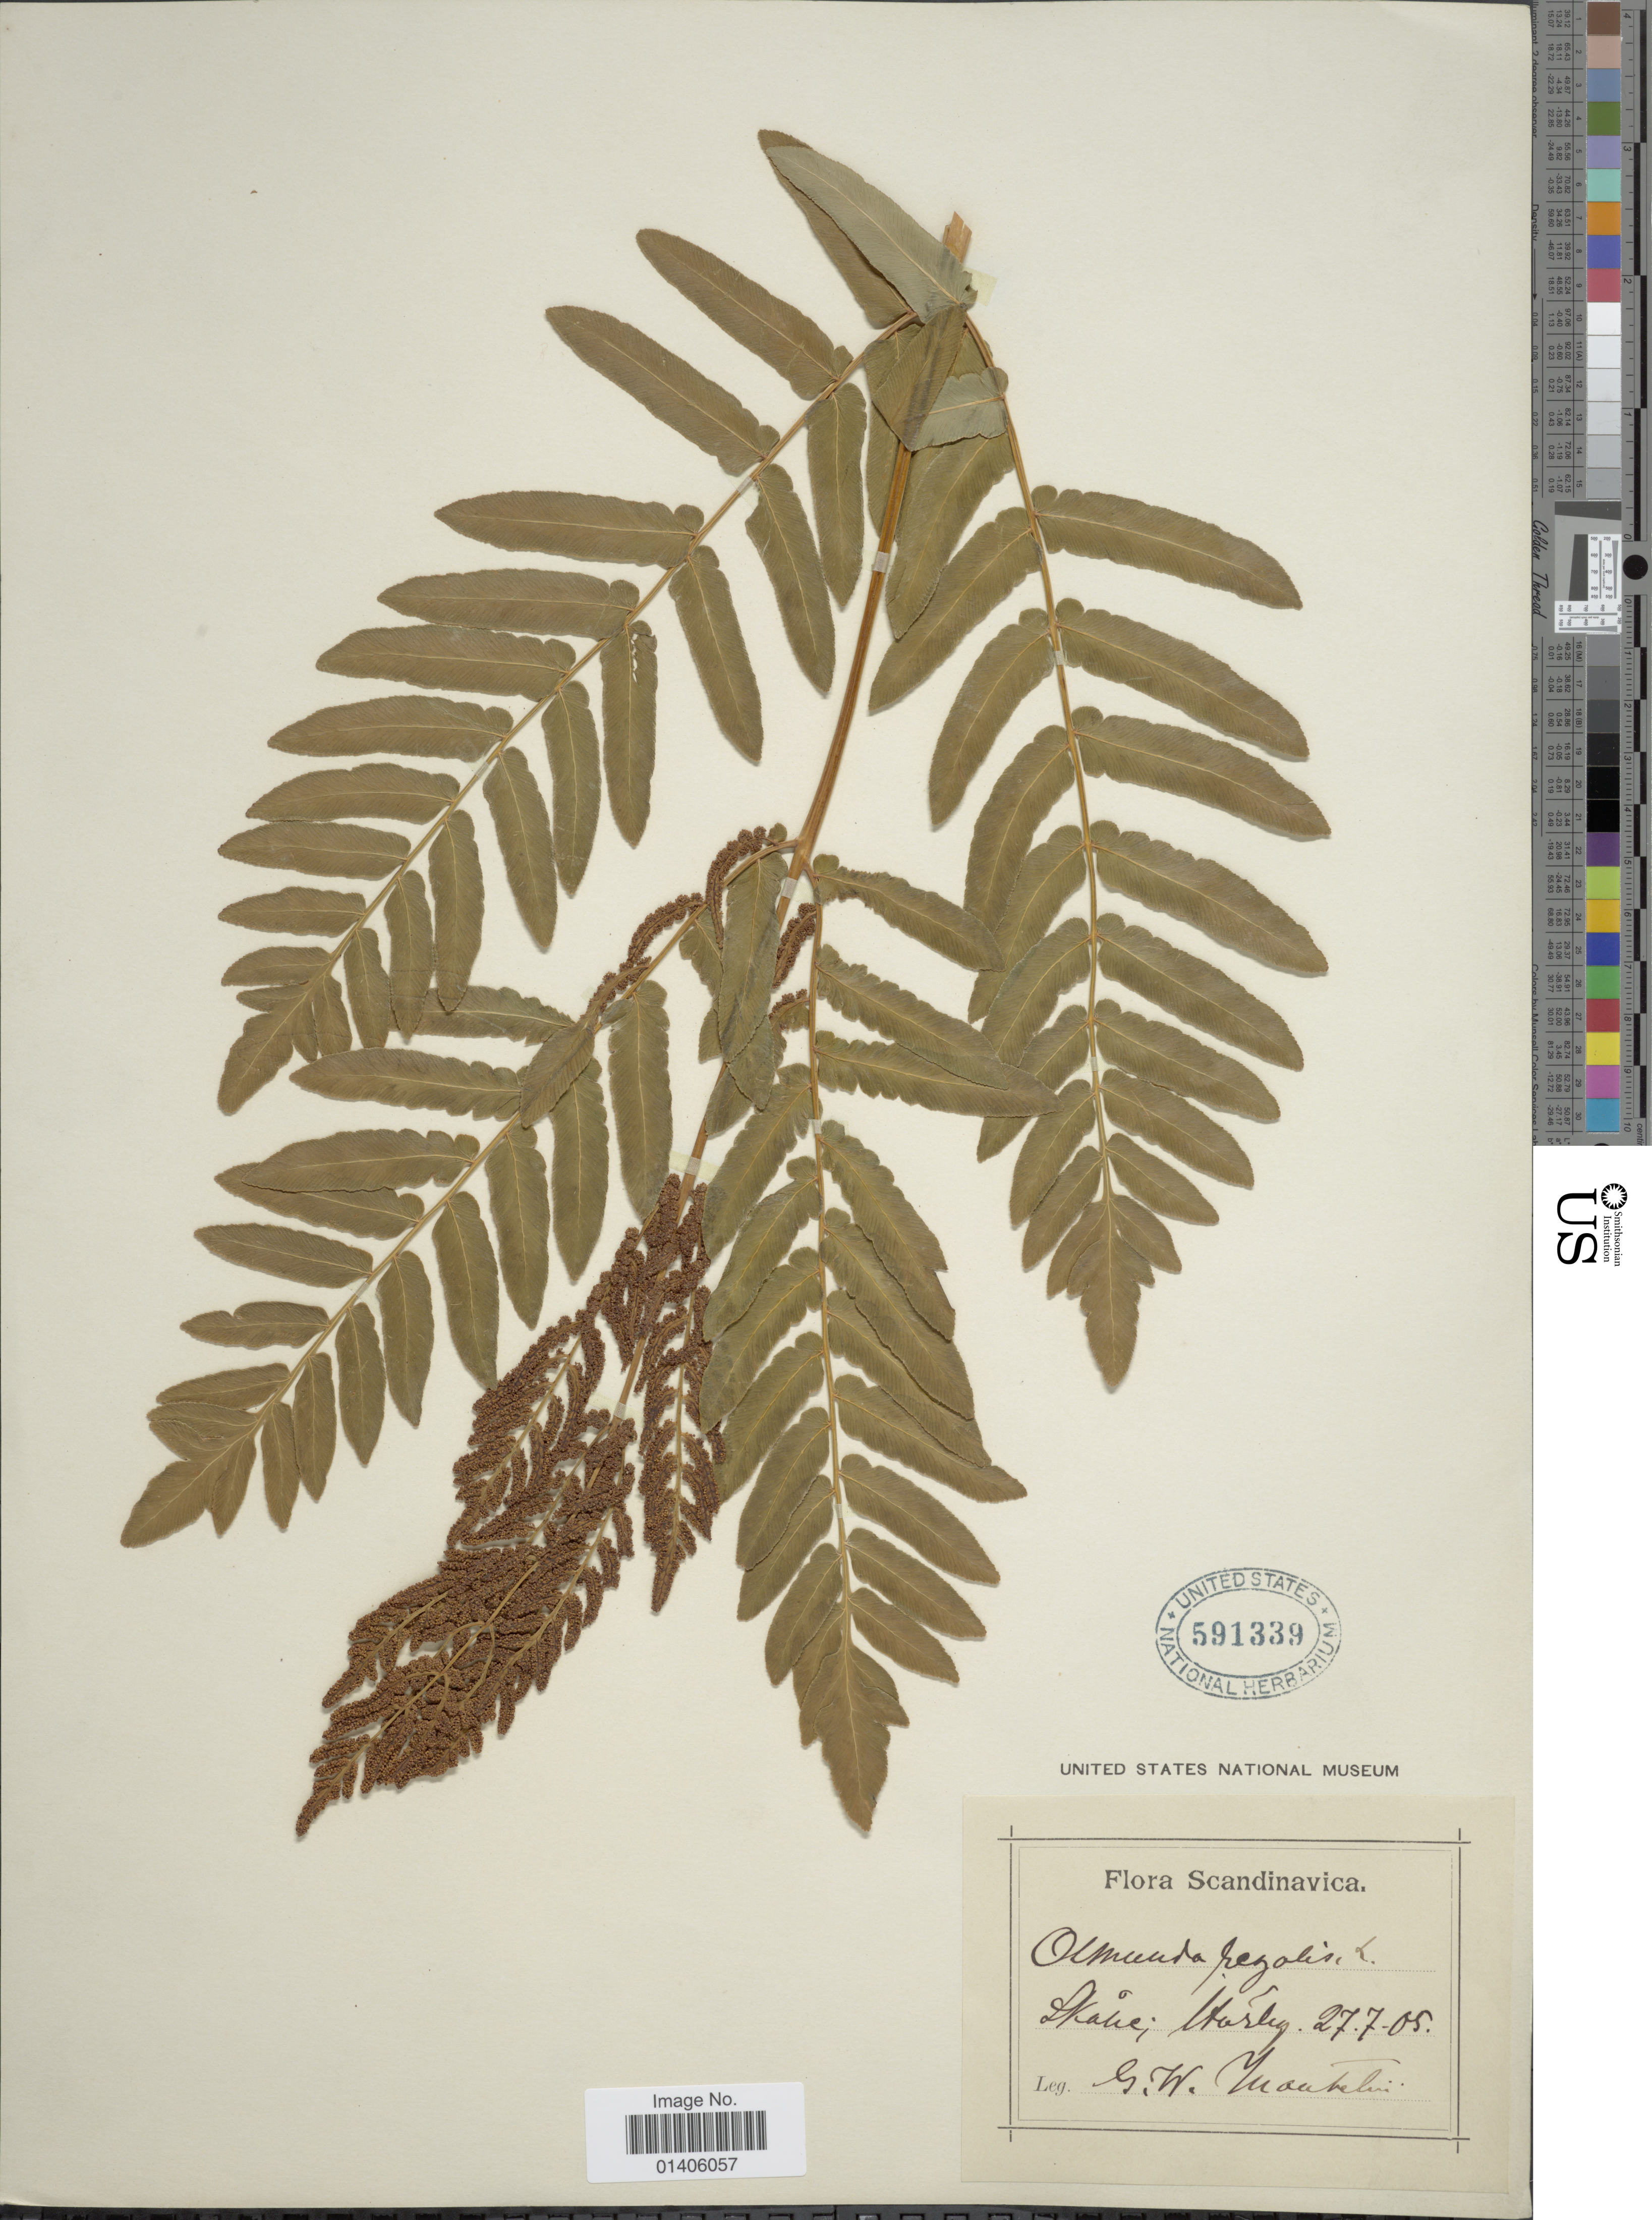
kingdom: Plantae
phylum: Tracheophyta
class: Polypodiopsida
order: Osmundales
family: Osmundaceae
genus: Osmunda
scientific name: Osmunda regalis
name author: L.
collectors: G. Montelin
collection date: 1905-07-27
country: Sweden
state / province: Skåne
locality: Hörby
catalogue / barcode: US 591339